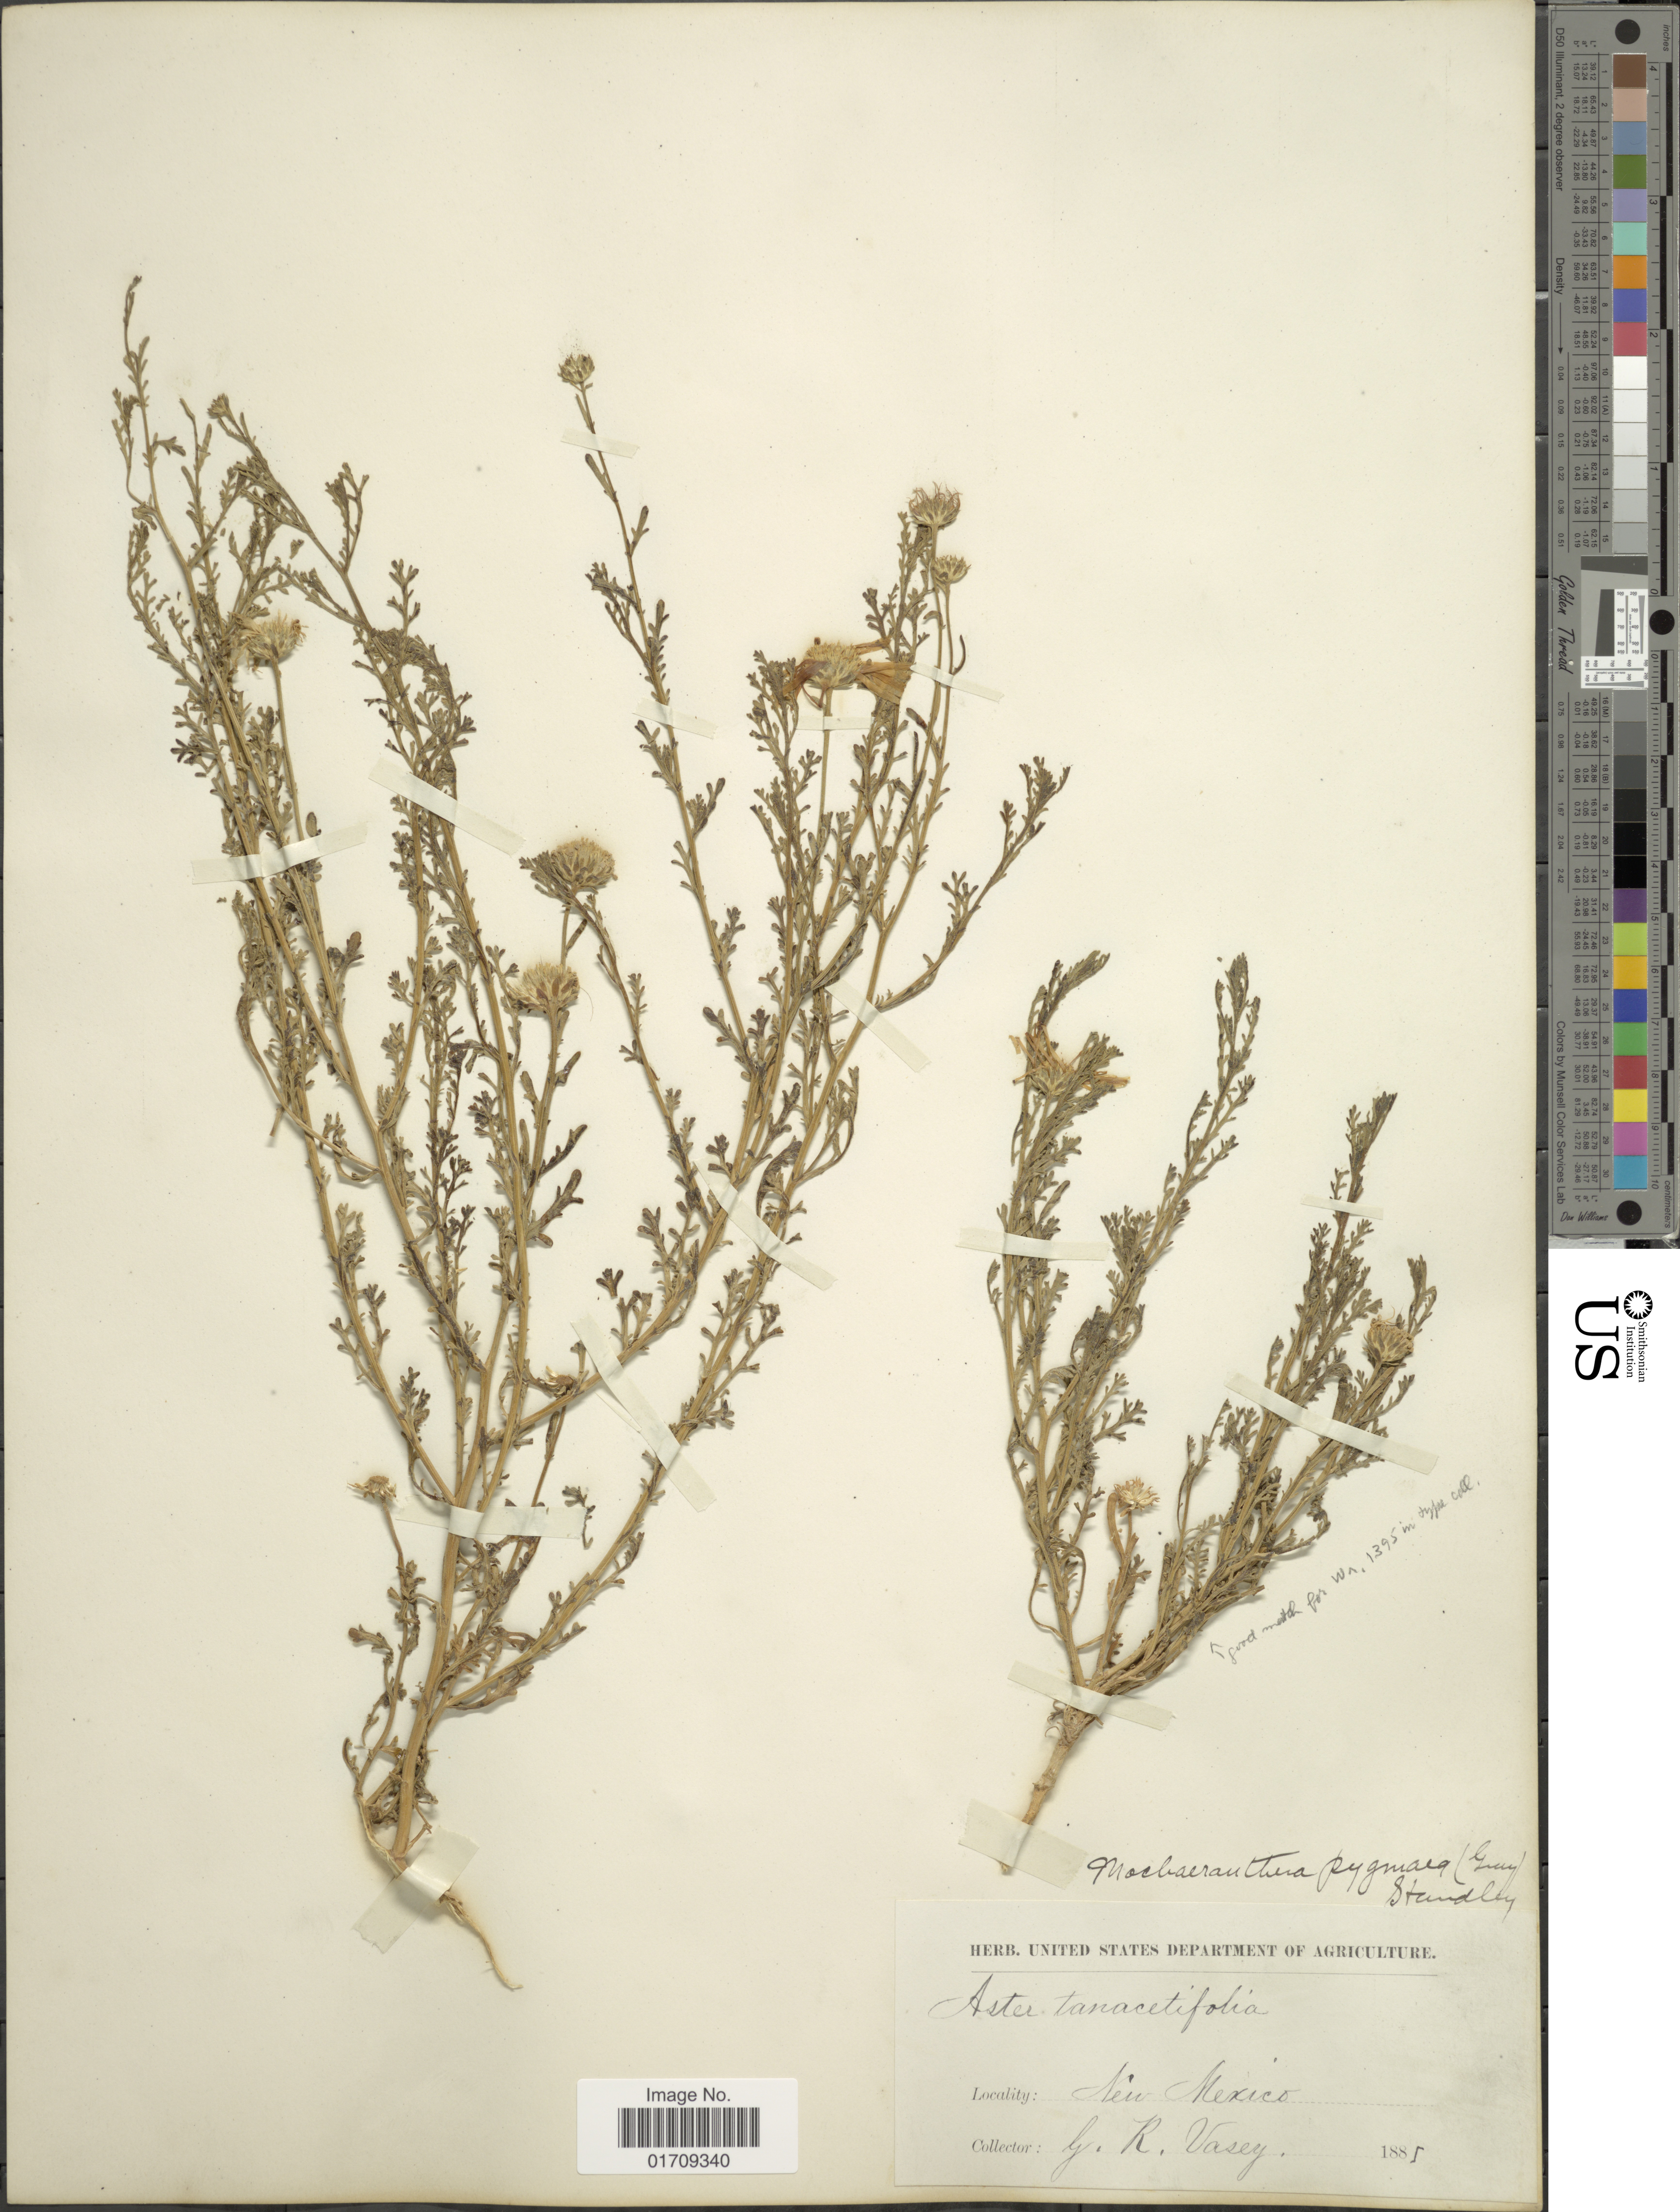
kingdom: Plantae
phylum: Tracheophyta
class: Magnoliopsida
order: Asterales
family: Asteraceae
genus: Machaeranthera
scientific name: Machaeranthera pygmaea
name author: (A. Gray) Wooton & Standl.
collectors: G. R. Vasey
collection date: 1885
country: United States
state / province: New Mexico